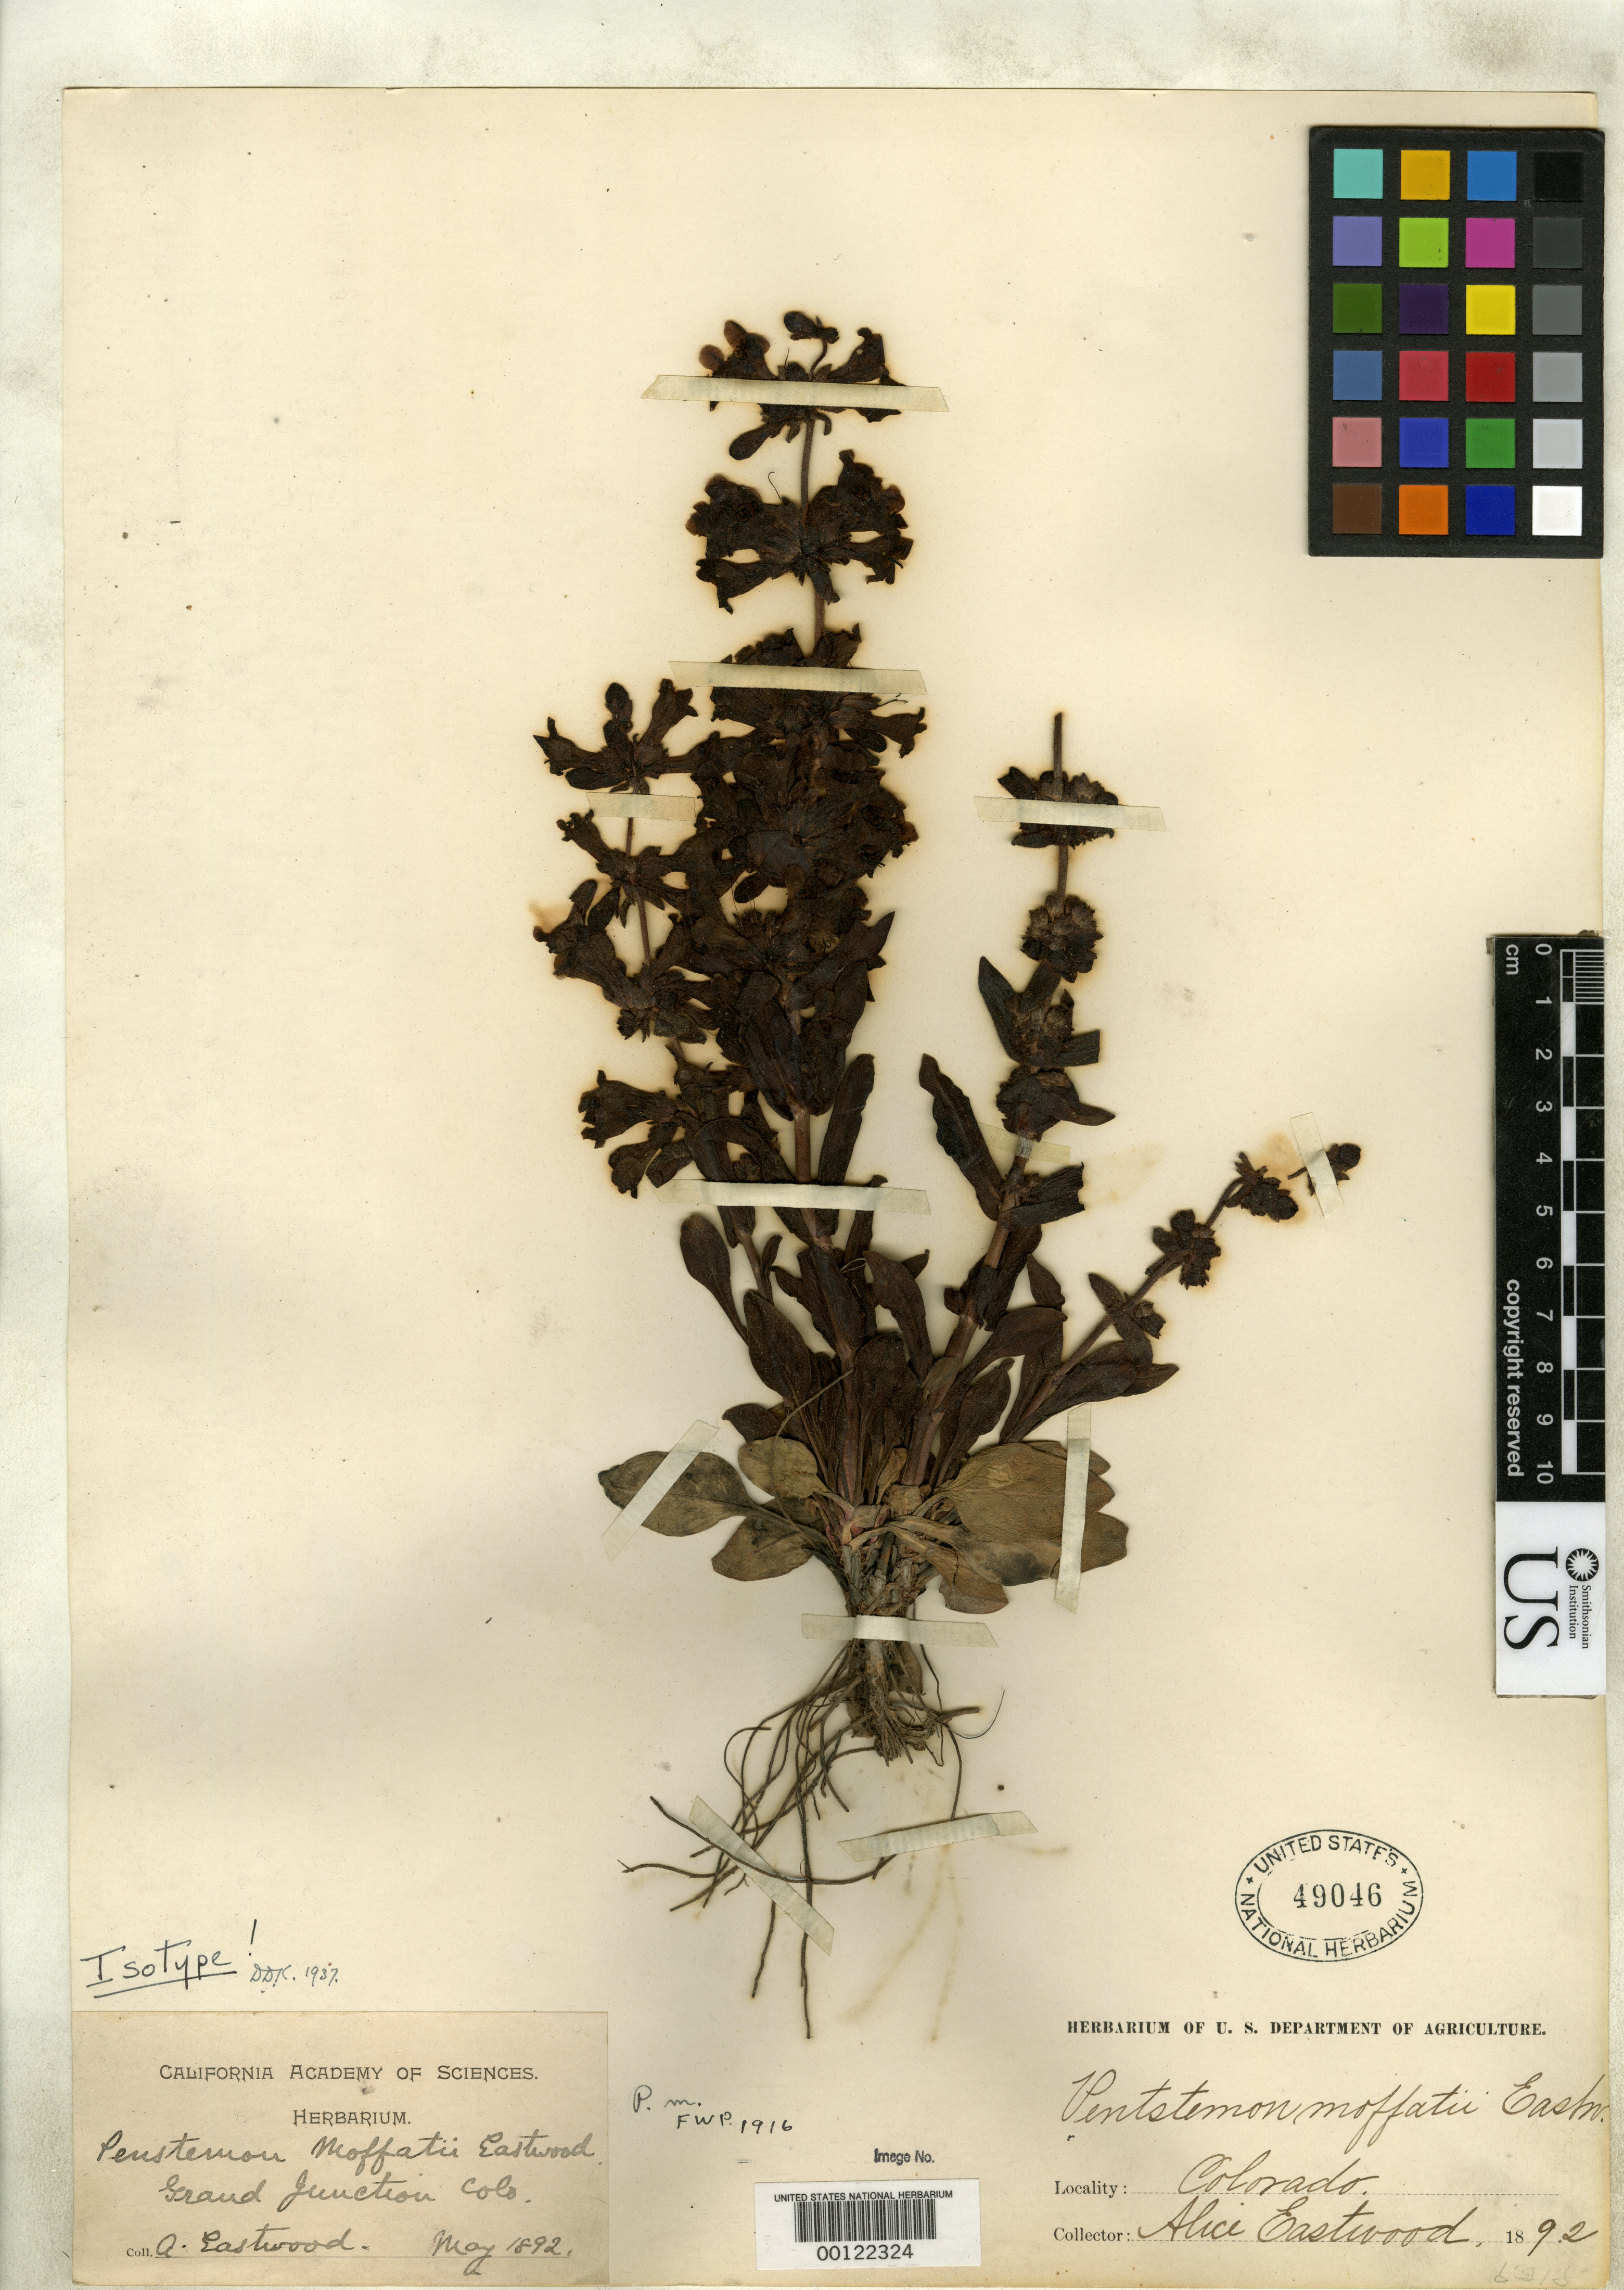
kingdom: Plantae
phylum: Tracheophyta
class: Magnoliopsida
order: Lamiales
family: Plantaginaceae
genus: Penstemon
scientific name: Penstemon moffatii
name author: Eastw.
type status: Isotype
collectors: A. Eastwood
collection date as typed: May 1892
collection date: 1892-05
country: United States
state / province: Colorado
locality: Grand Junction.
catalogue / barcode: US 49046